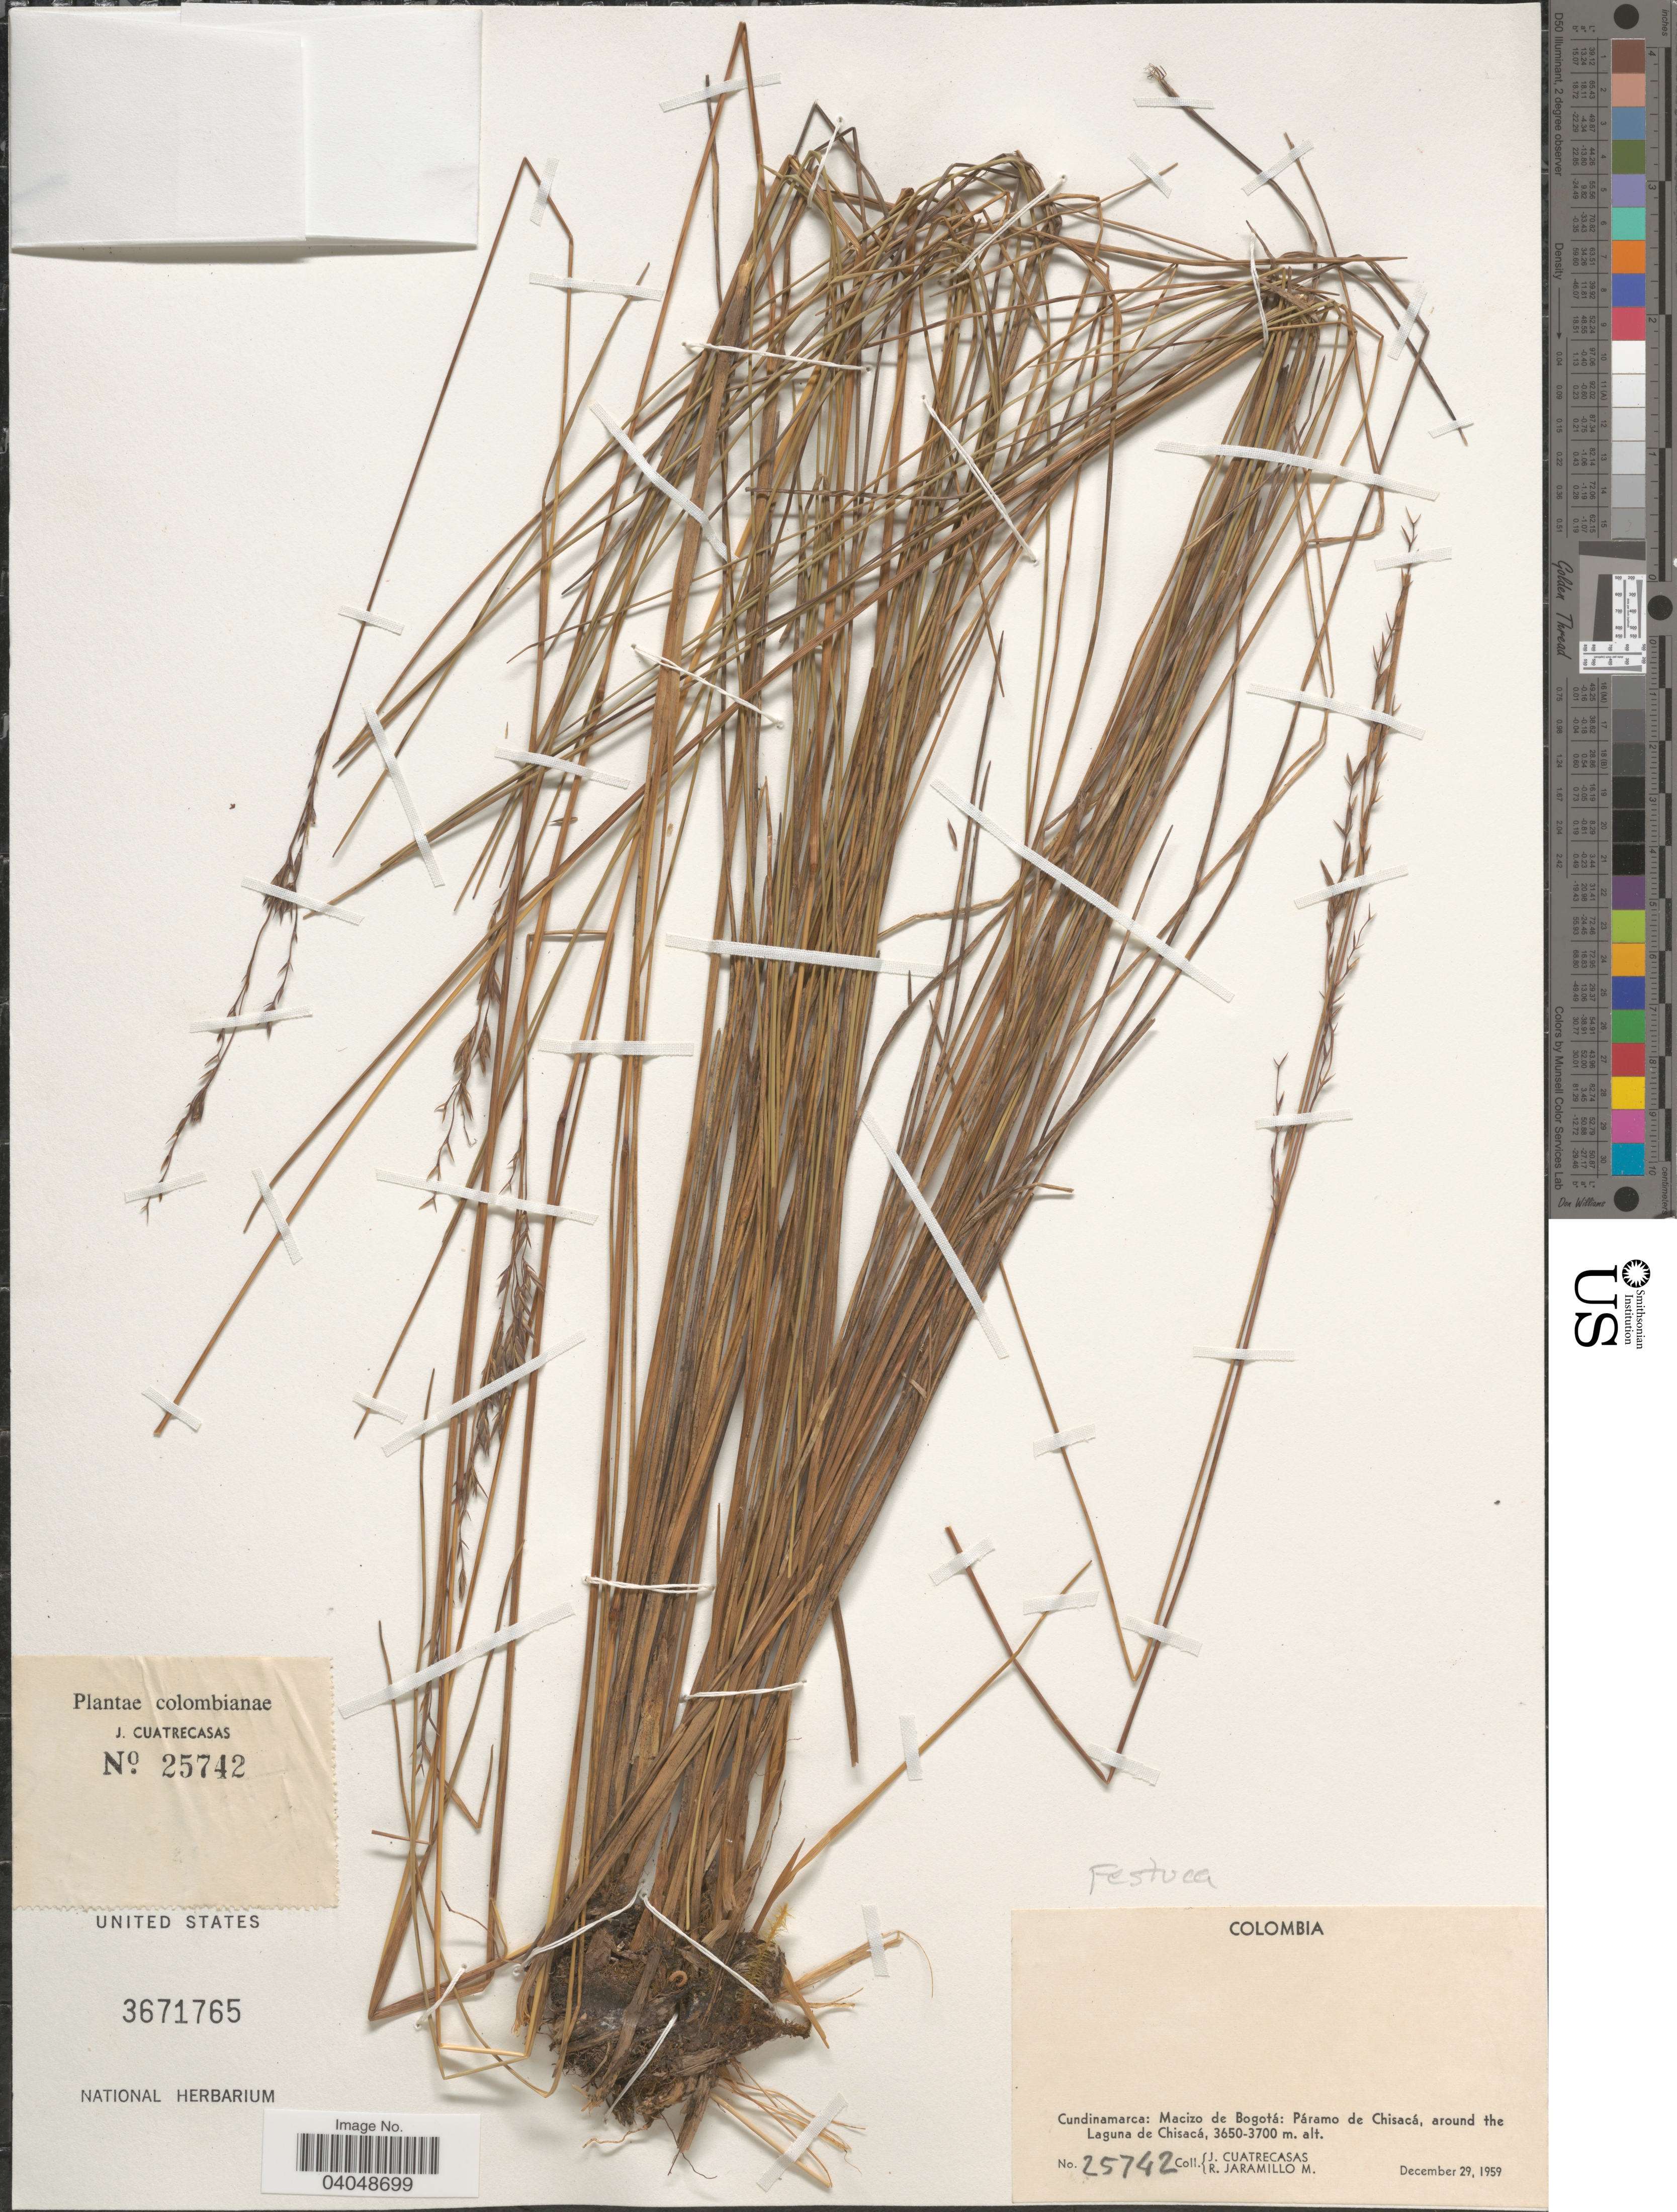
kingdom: Plantae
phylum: Tracheophyta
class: Liliopsida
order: Poales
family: Poaceae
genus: Festuca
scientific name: Festuca sp.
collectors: J. Cuatrecasas & R. Jaramillo M.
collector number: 25742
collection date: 1959-12-29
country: Colombia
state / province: Cundinamarca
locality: Macizo de Bogotá: Páramo de Chisacá, around the Laguna de Chisacá.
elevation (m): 3650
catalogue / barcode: US 3671765